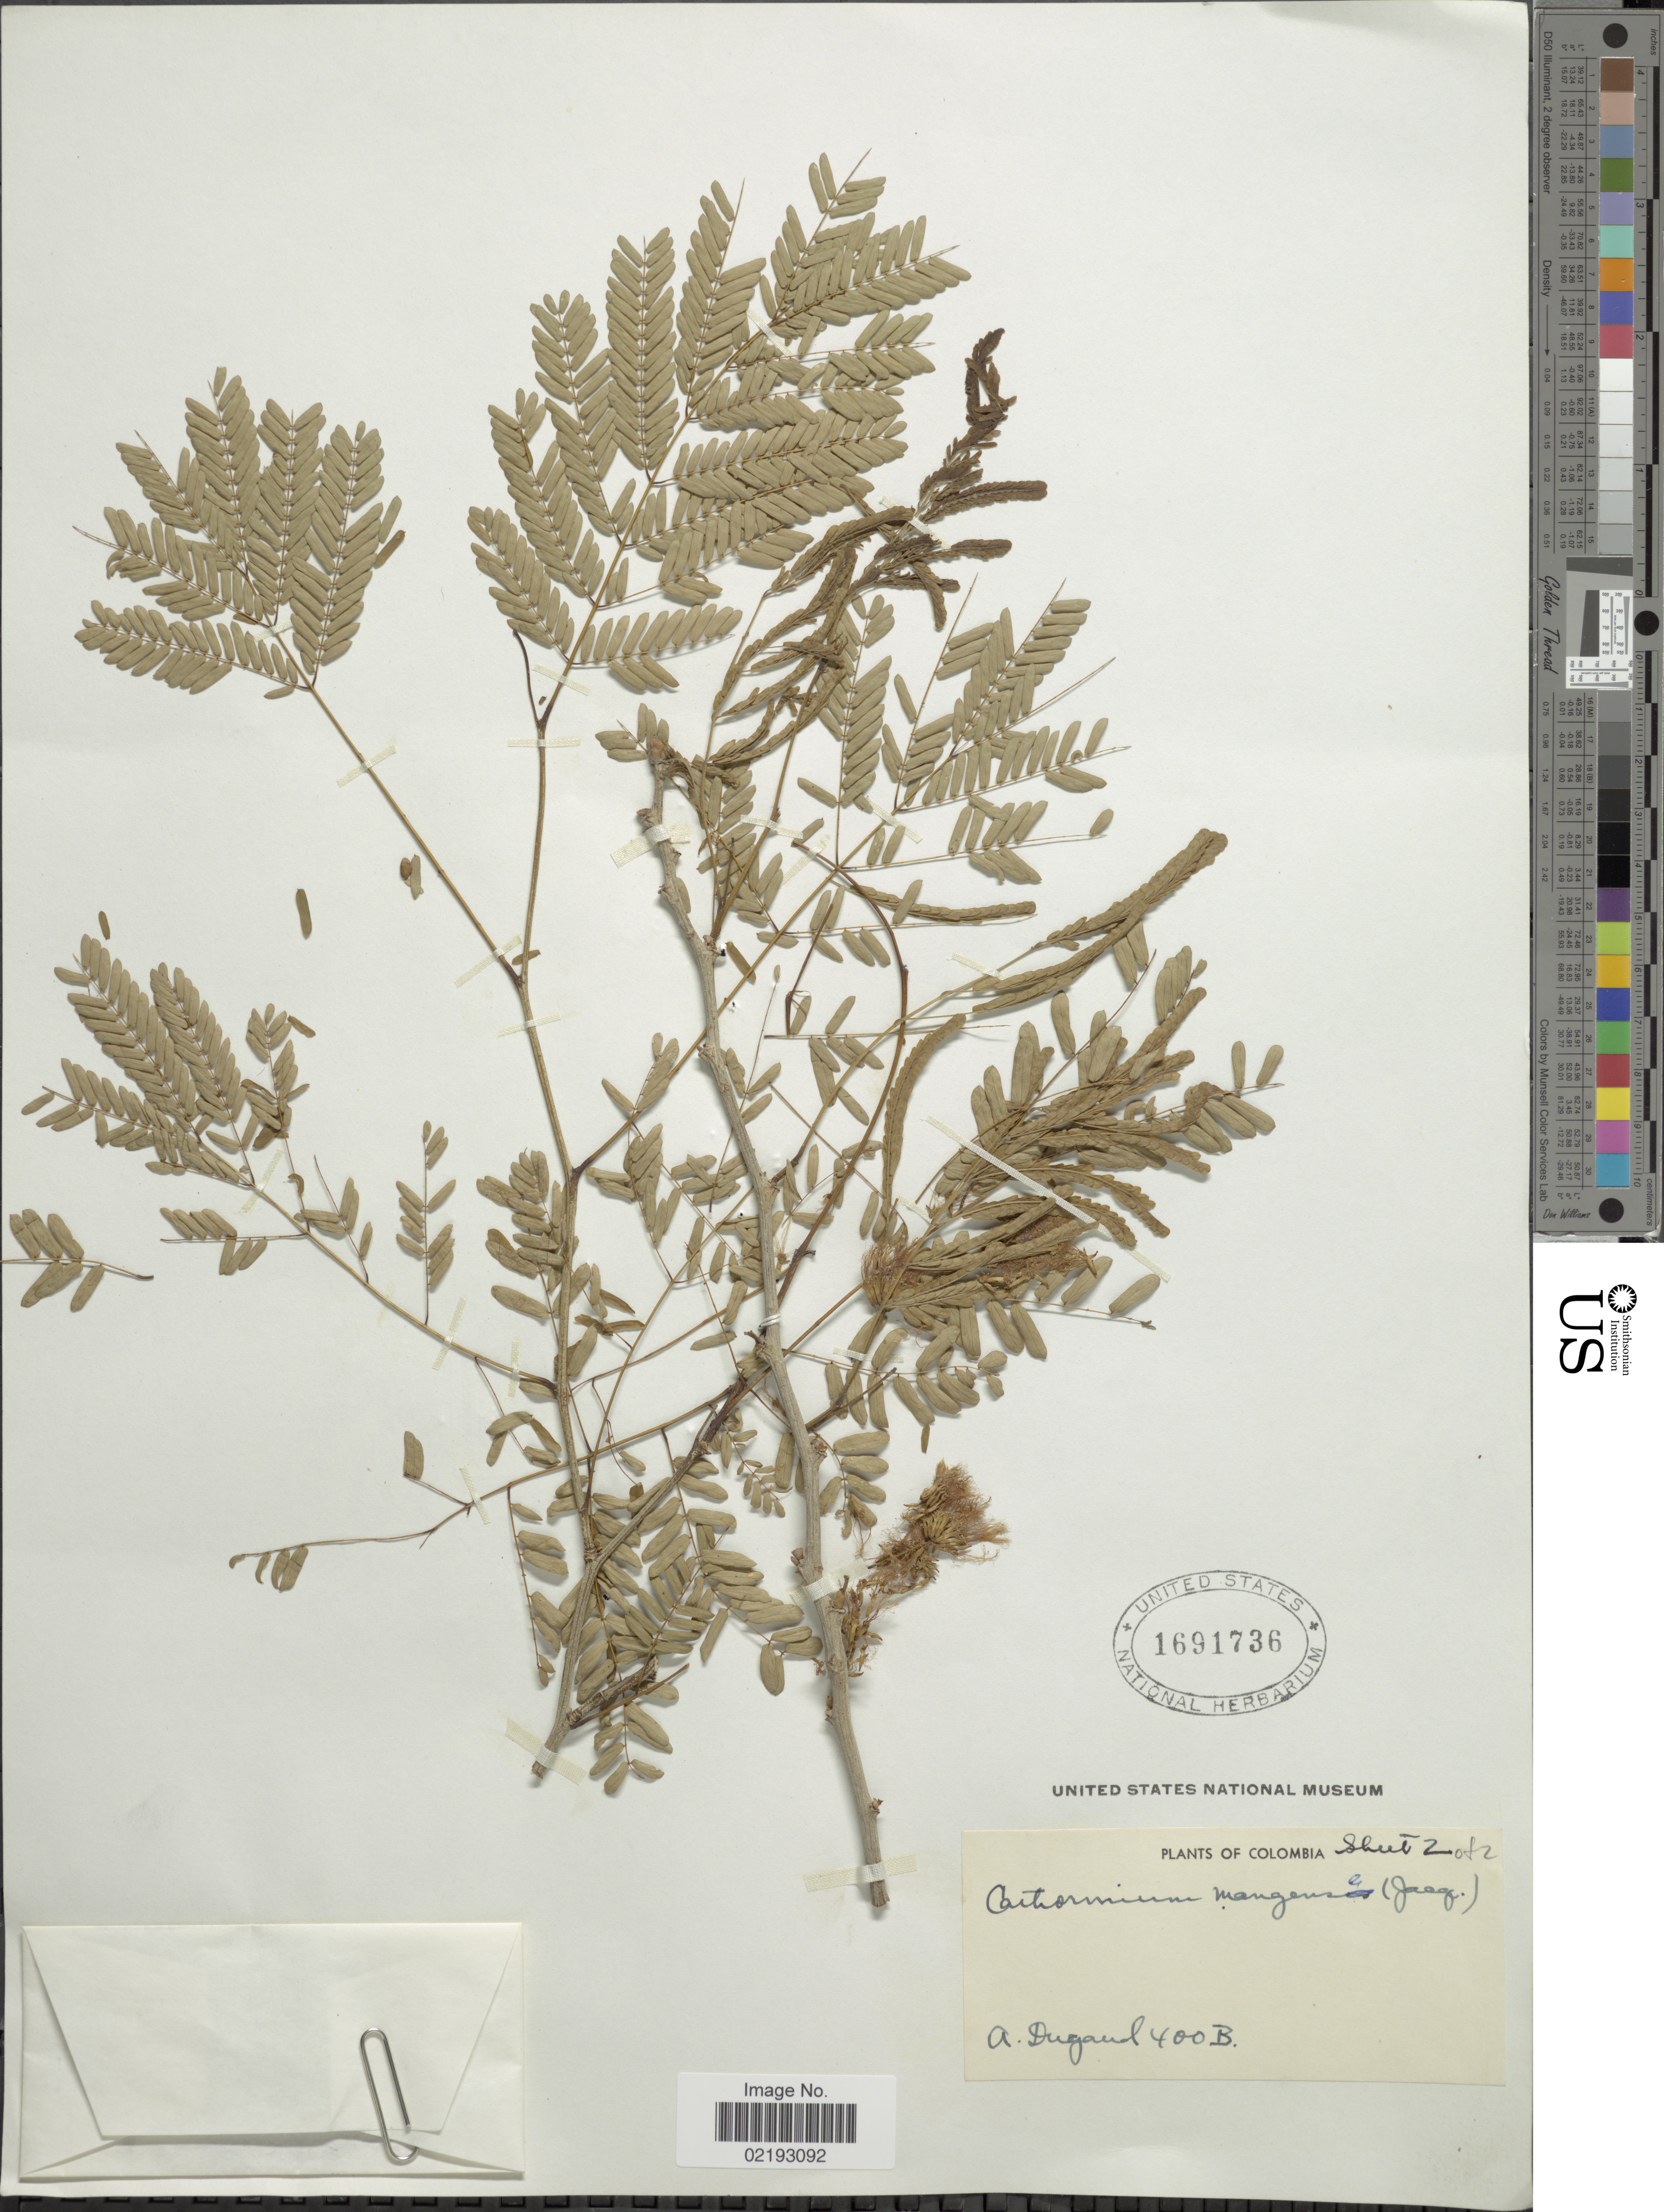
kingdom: Plantae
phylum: Tracheophyta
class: Magnoliopsida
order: Fabales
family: Fabaceae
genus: Chloroleucon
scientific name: Chloroleucon mangense var. mangense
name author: (Jacq.) Britton & Rose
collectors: A. Dugand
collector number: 400B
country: Colombia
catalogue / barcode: US 1691736